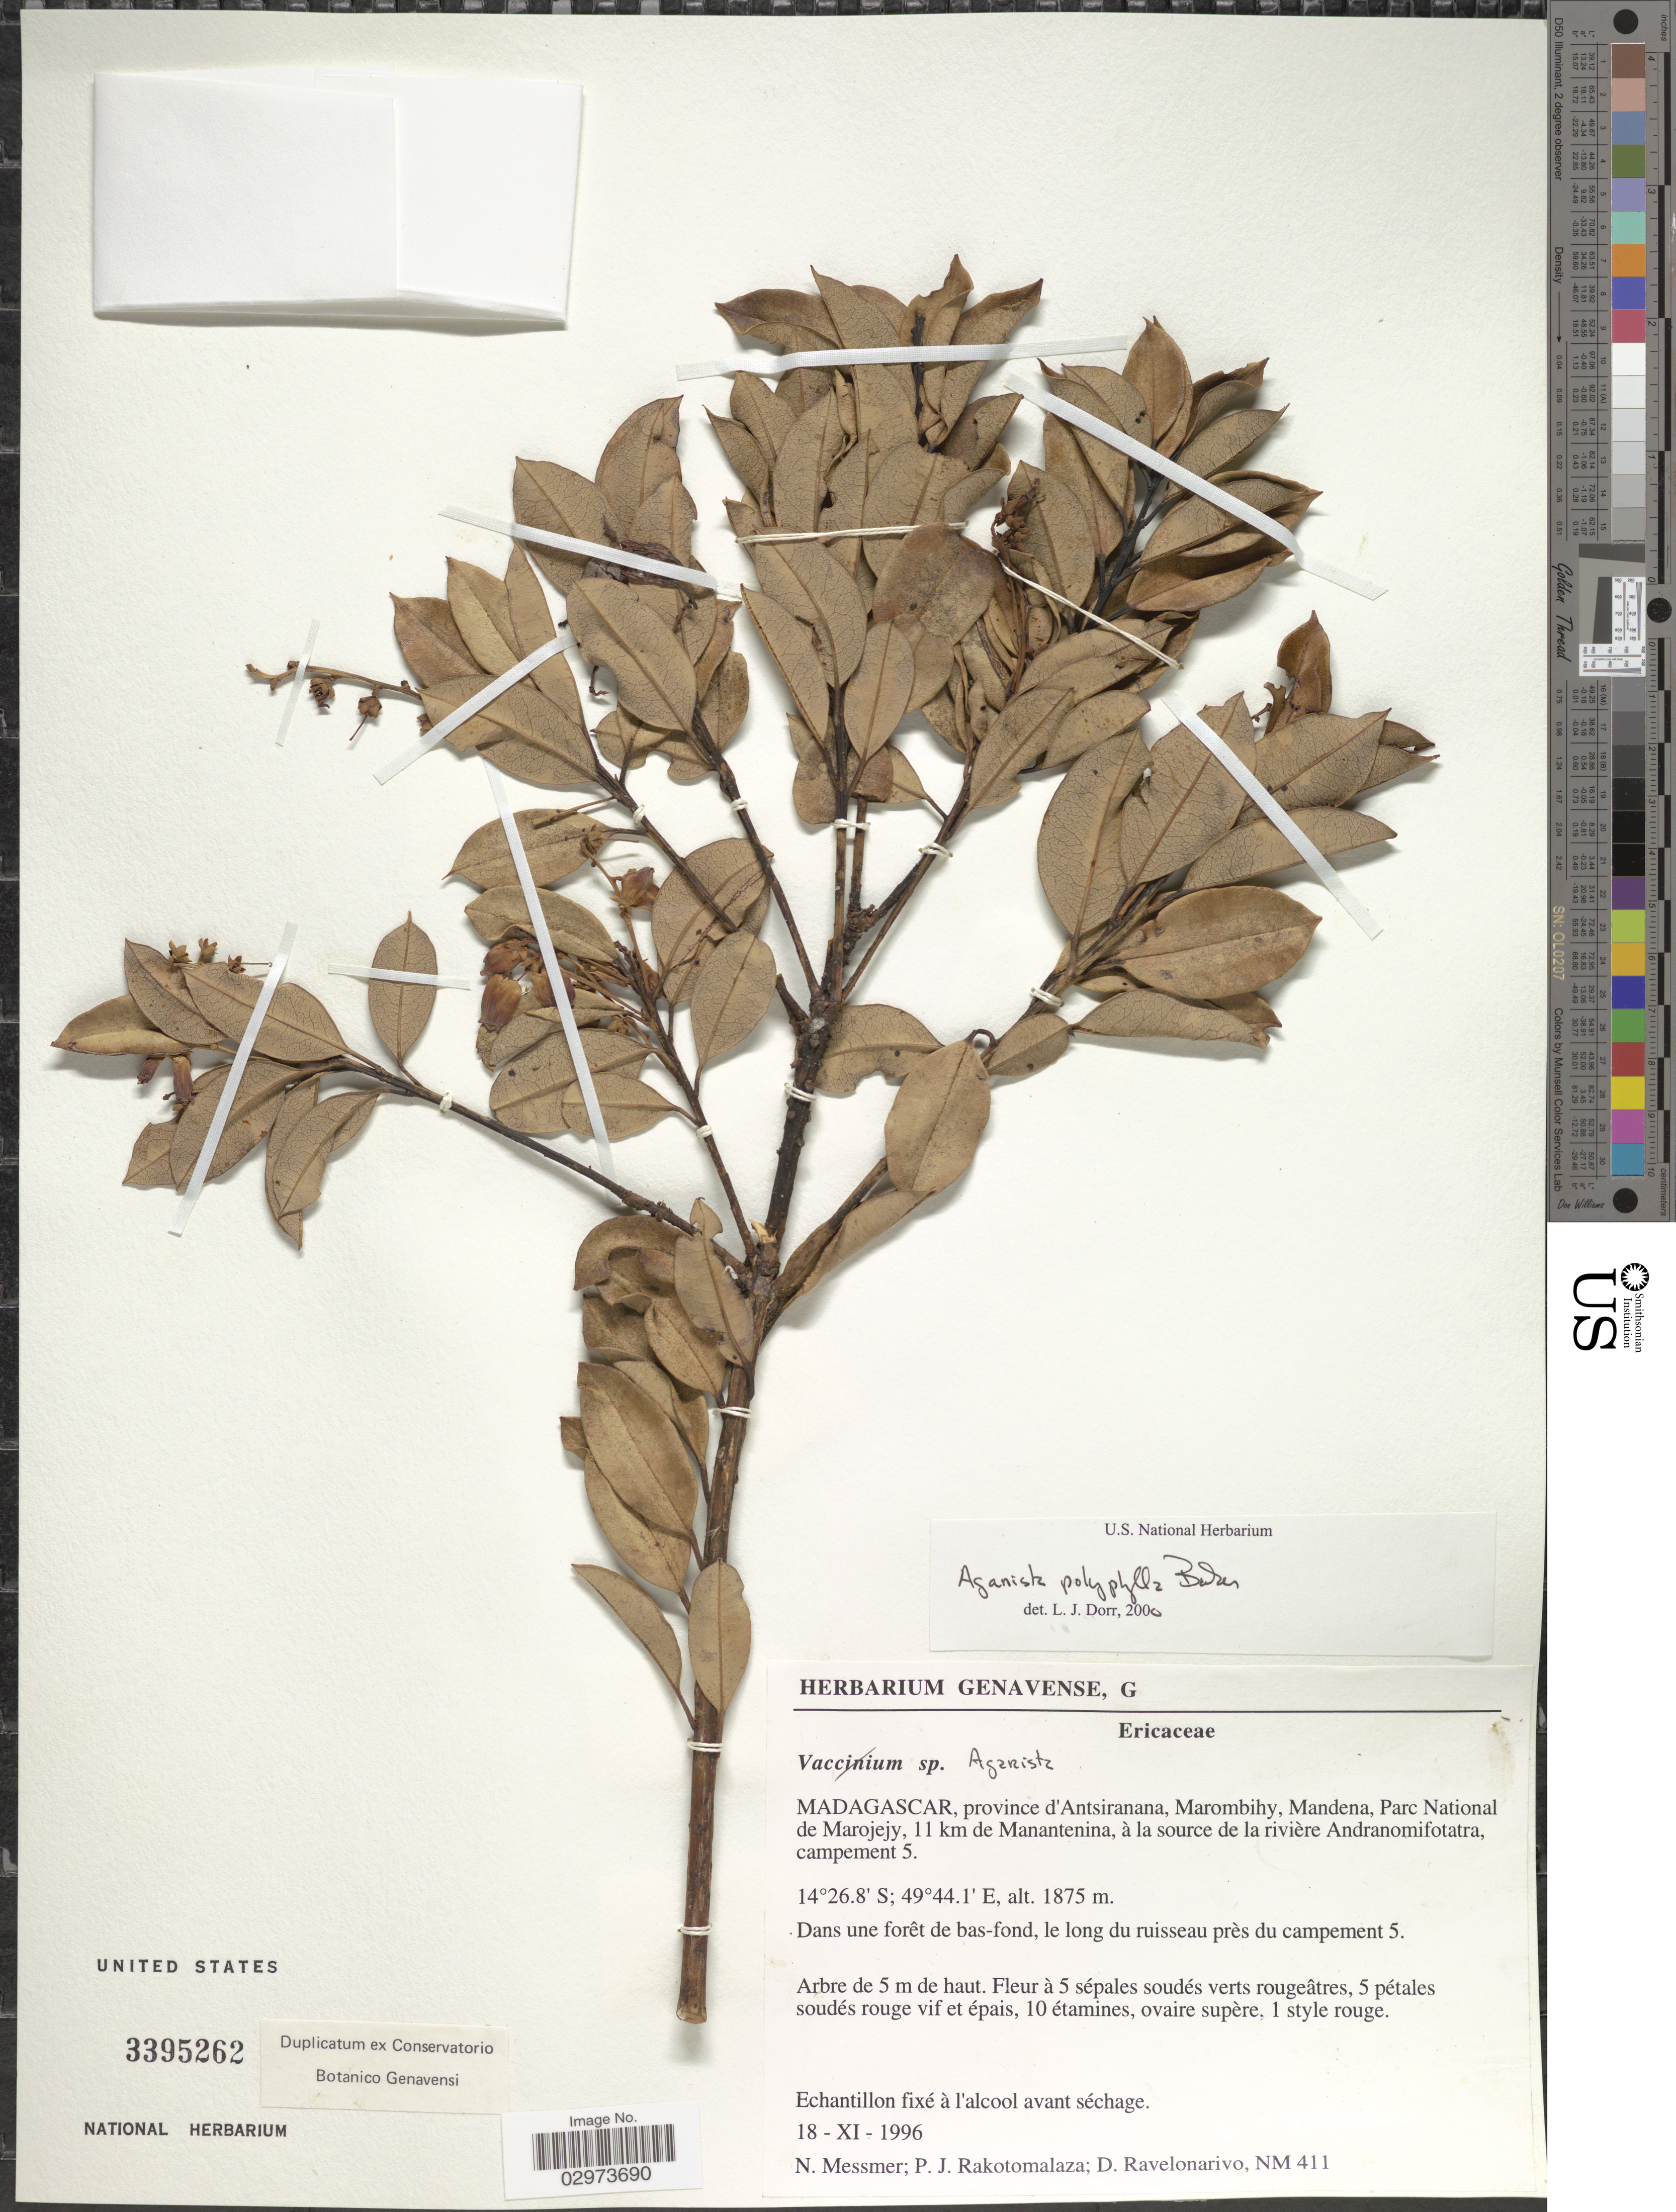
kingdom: Plantae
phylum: Tracheophyta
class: Magnoliopsida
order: Ericales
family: Ericaceae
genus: Agarista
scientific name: Agarista salicifolia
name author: (Lam.) G. Don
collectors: N. Messmer, P. J. Rakotomalaza & D. Ravelonarivo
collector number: NM 411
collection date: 1996-11-18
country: Madagascar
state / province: Sava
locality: Marombihy, Mandena, Parc National de Marojejy, 11 km de Manantenina, à la source de la rivière Andranomifotatra, campement 5. Dans une forêt de bas-fond, le long du ruisseau près du campement 5.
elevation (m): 1875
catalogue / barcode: US 3395262